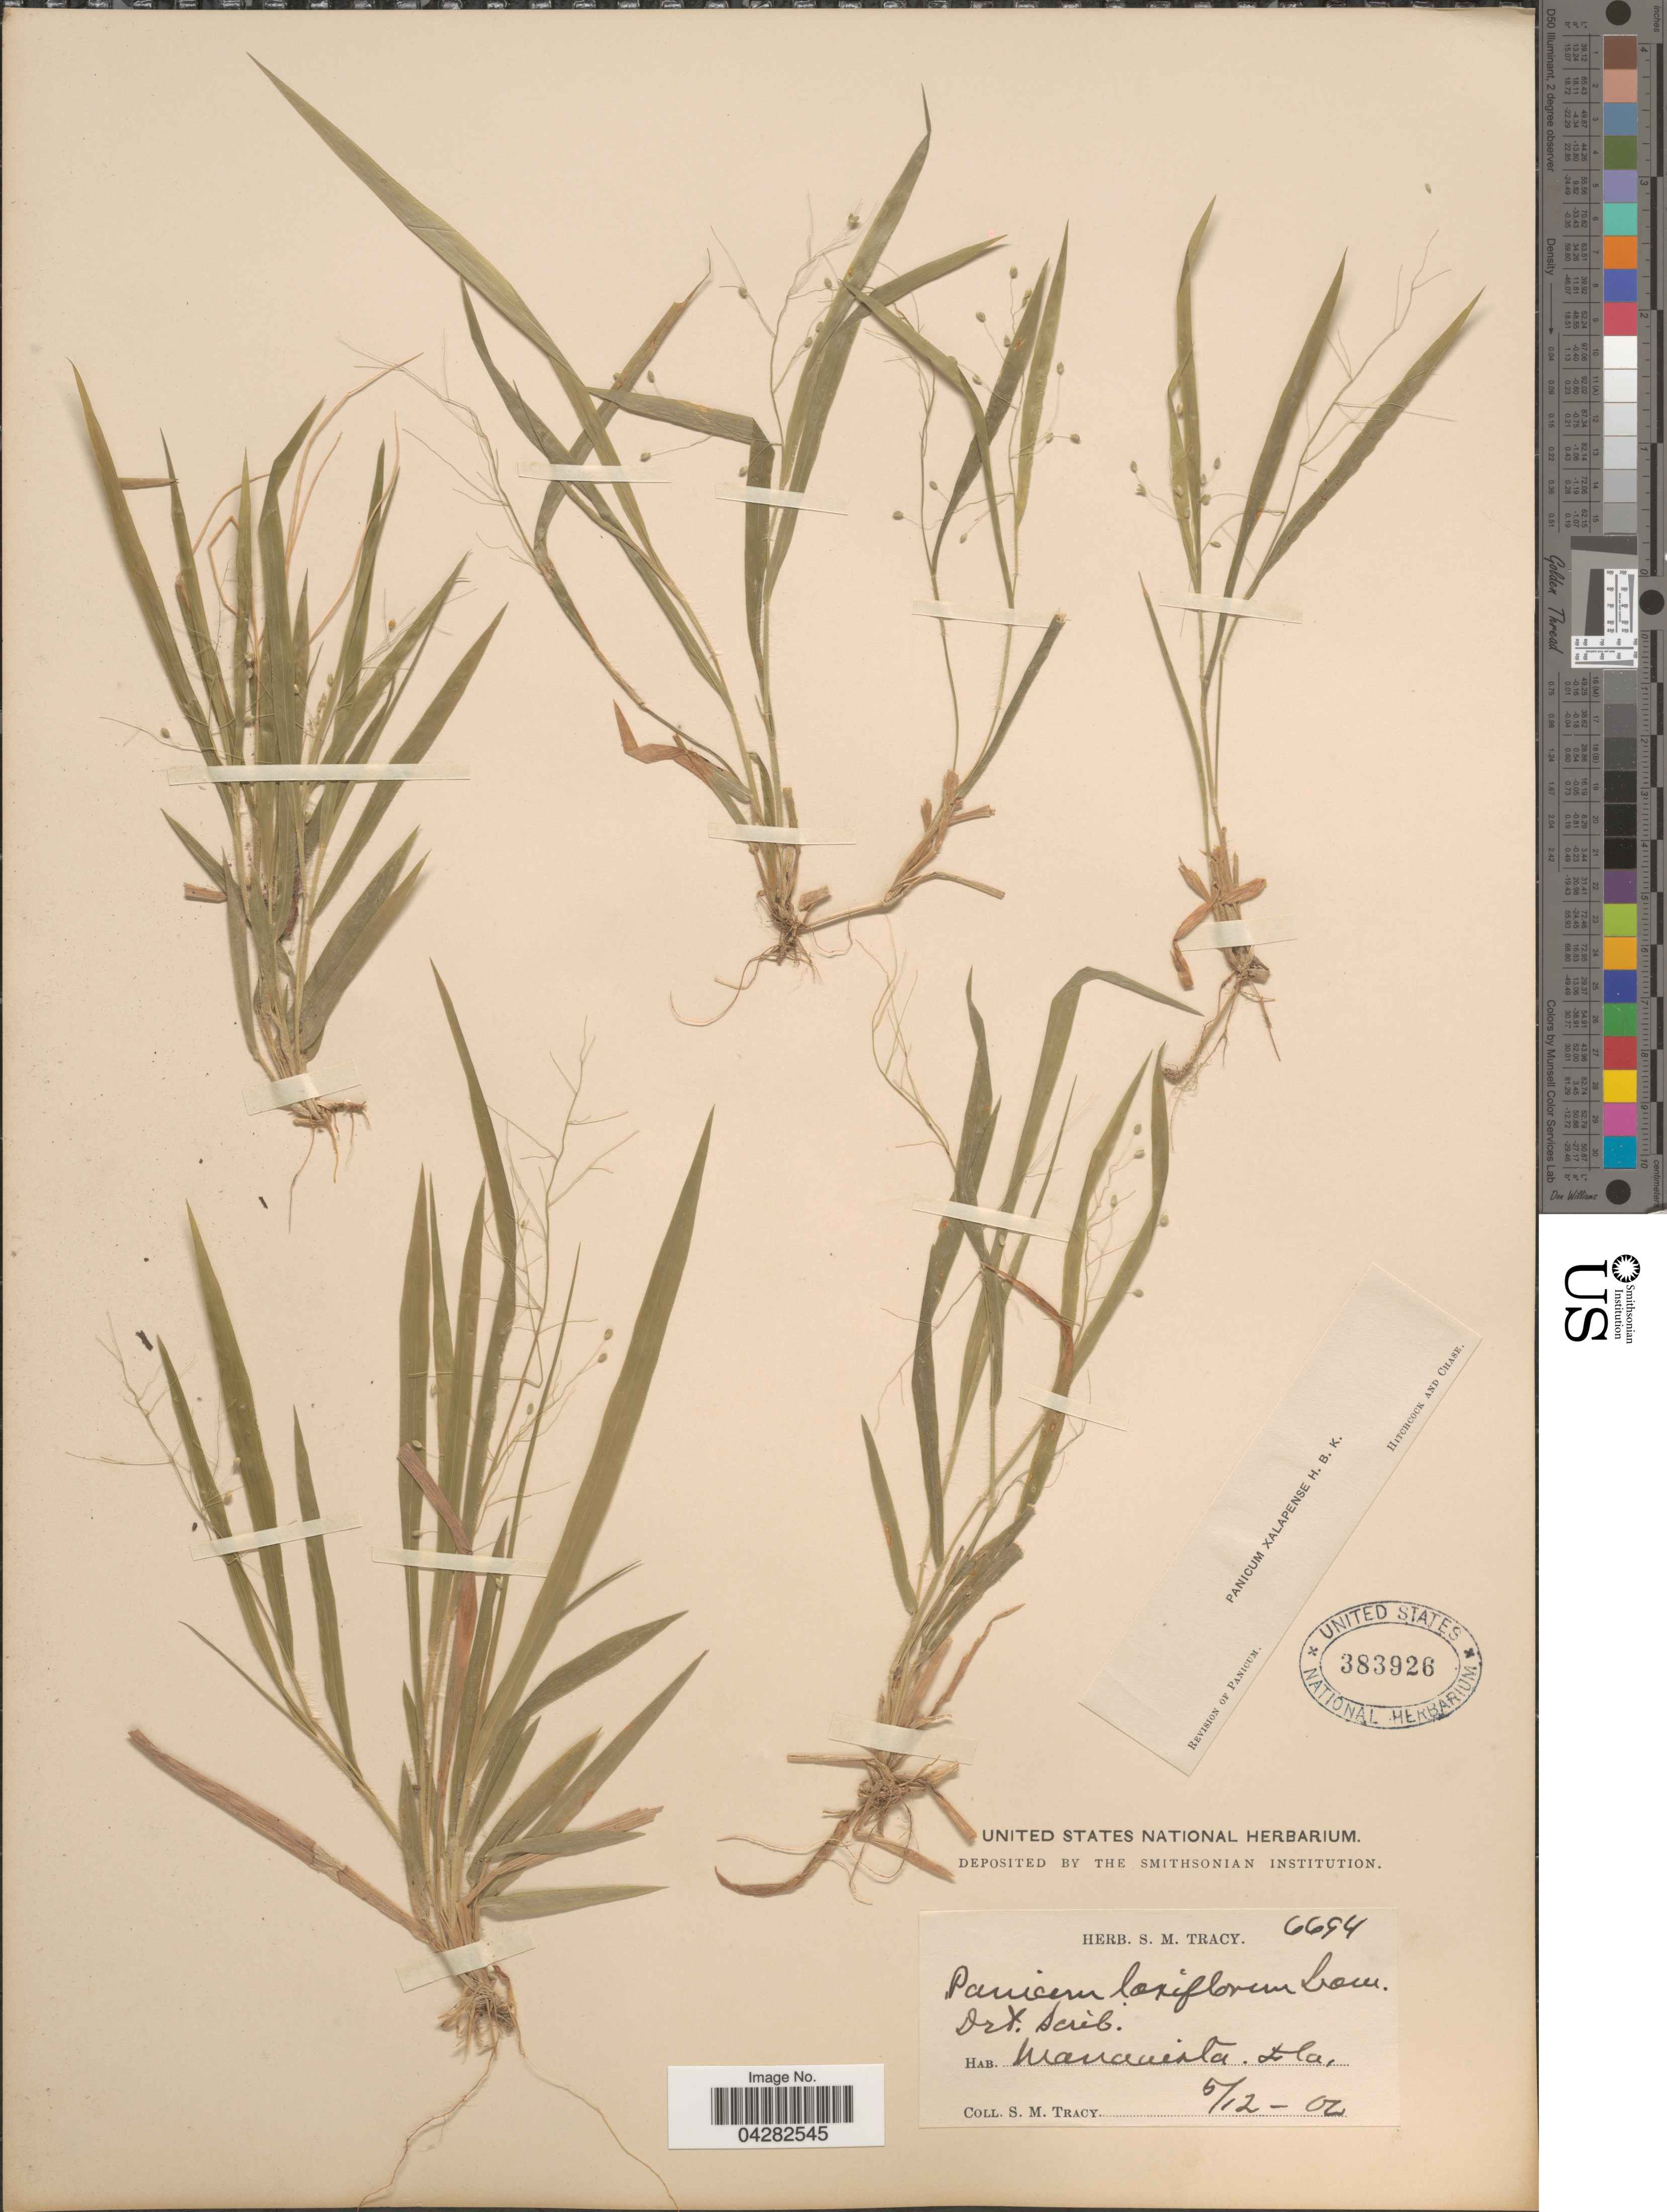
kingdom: Plantae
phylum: Tracheophyta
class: Liliopsida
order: Poales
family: Poaceae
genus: Dichanthelium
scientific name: Dichanthelium laxiflorum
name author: (Lam.) Gould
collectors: S. M. Tracy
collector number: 6694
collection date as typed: Transcribed d/m/y: 12/5/0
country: United States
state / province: Florida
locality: Manavista.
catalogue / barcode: US 383926